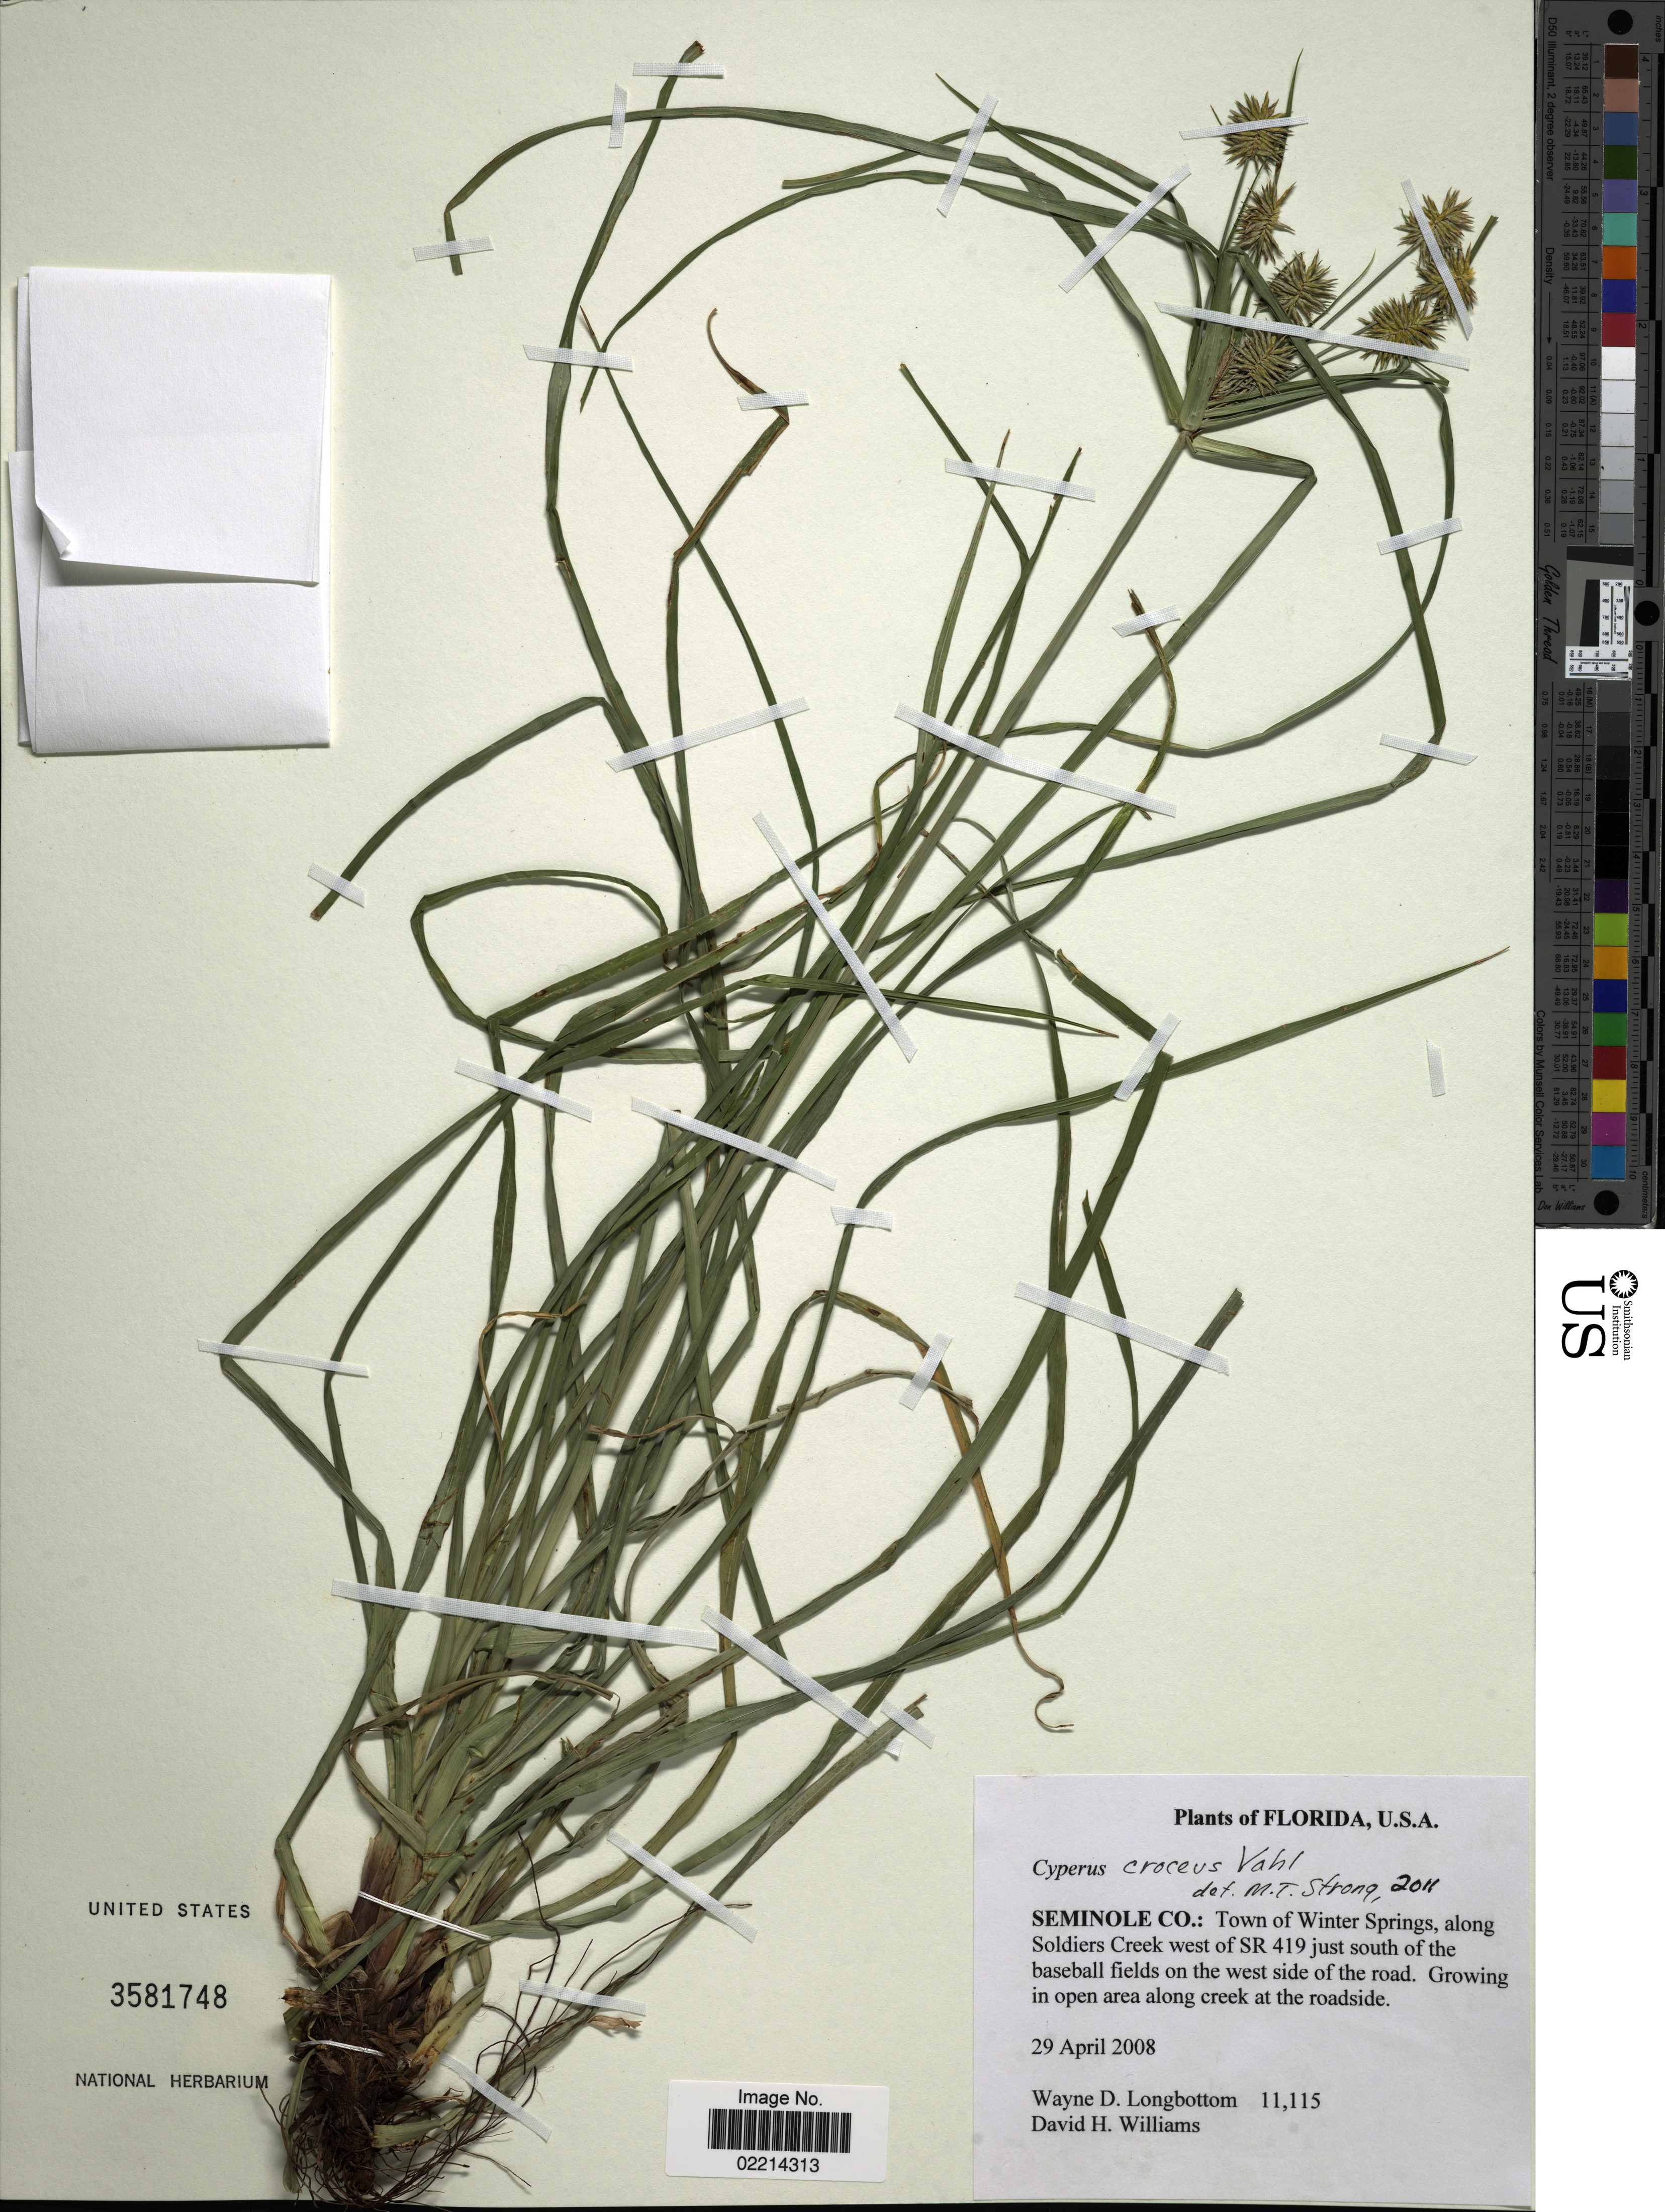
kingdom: Plantae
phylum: Tracheophyta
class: Liliopsida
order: Poales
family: Cyperaceae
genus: Cyperus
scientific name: Cyperus croceus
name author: Vahl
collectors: W. D. Longbottom & D. H. Williams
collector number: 11115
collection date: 2008-04-29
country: United States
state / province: Florida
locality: Seminole Co: Town of Winter Springs, along Soldiers Creek west of SR 419 just south of the baseball fields on the west side of the road. Growing in open area along creek at the roadside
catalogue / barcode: US 3581748